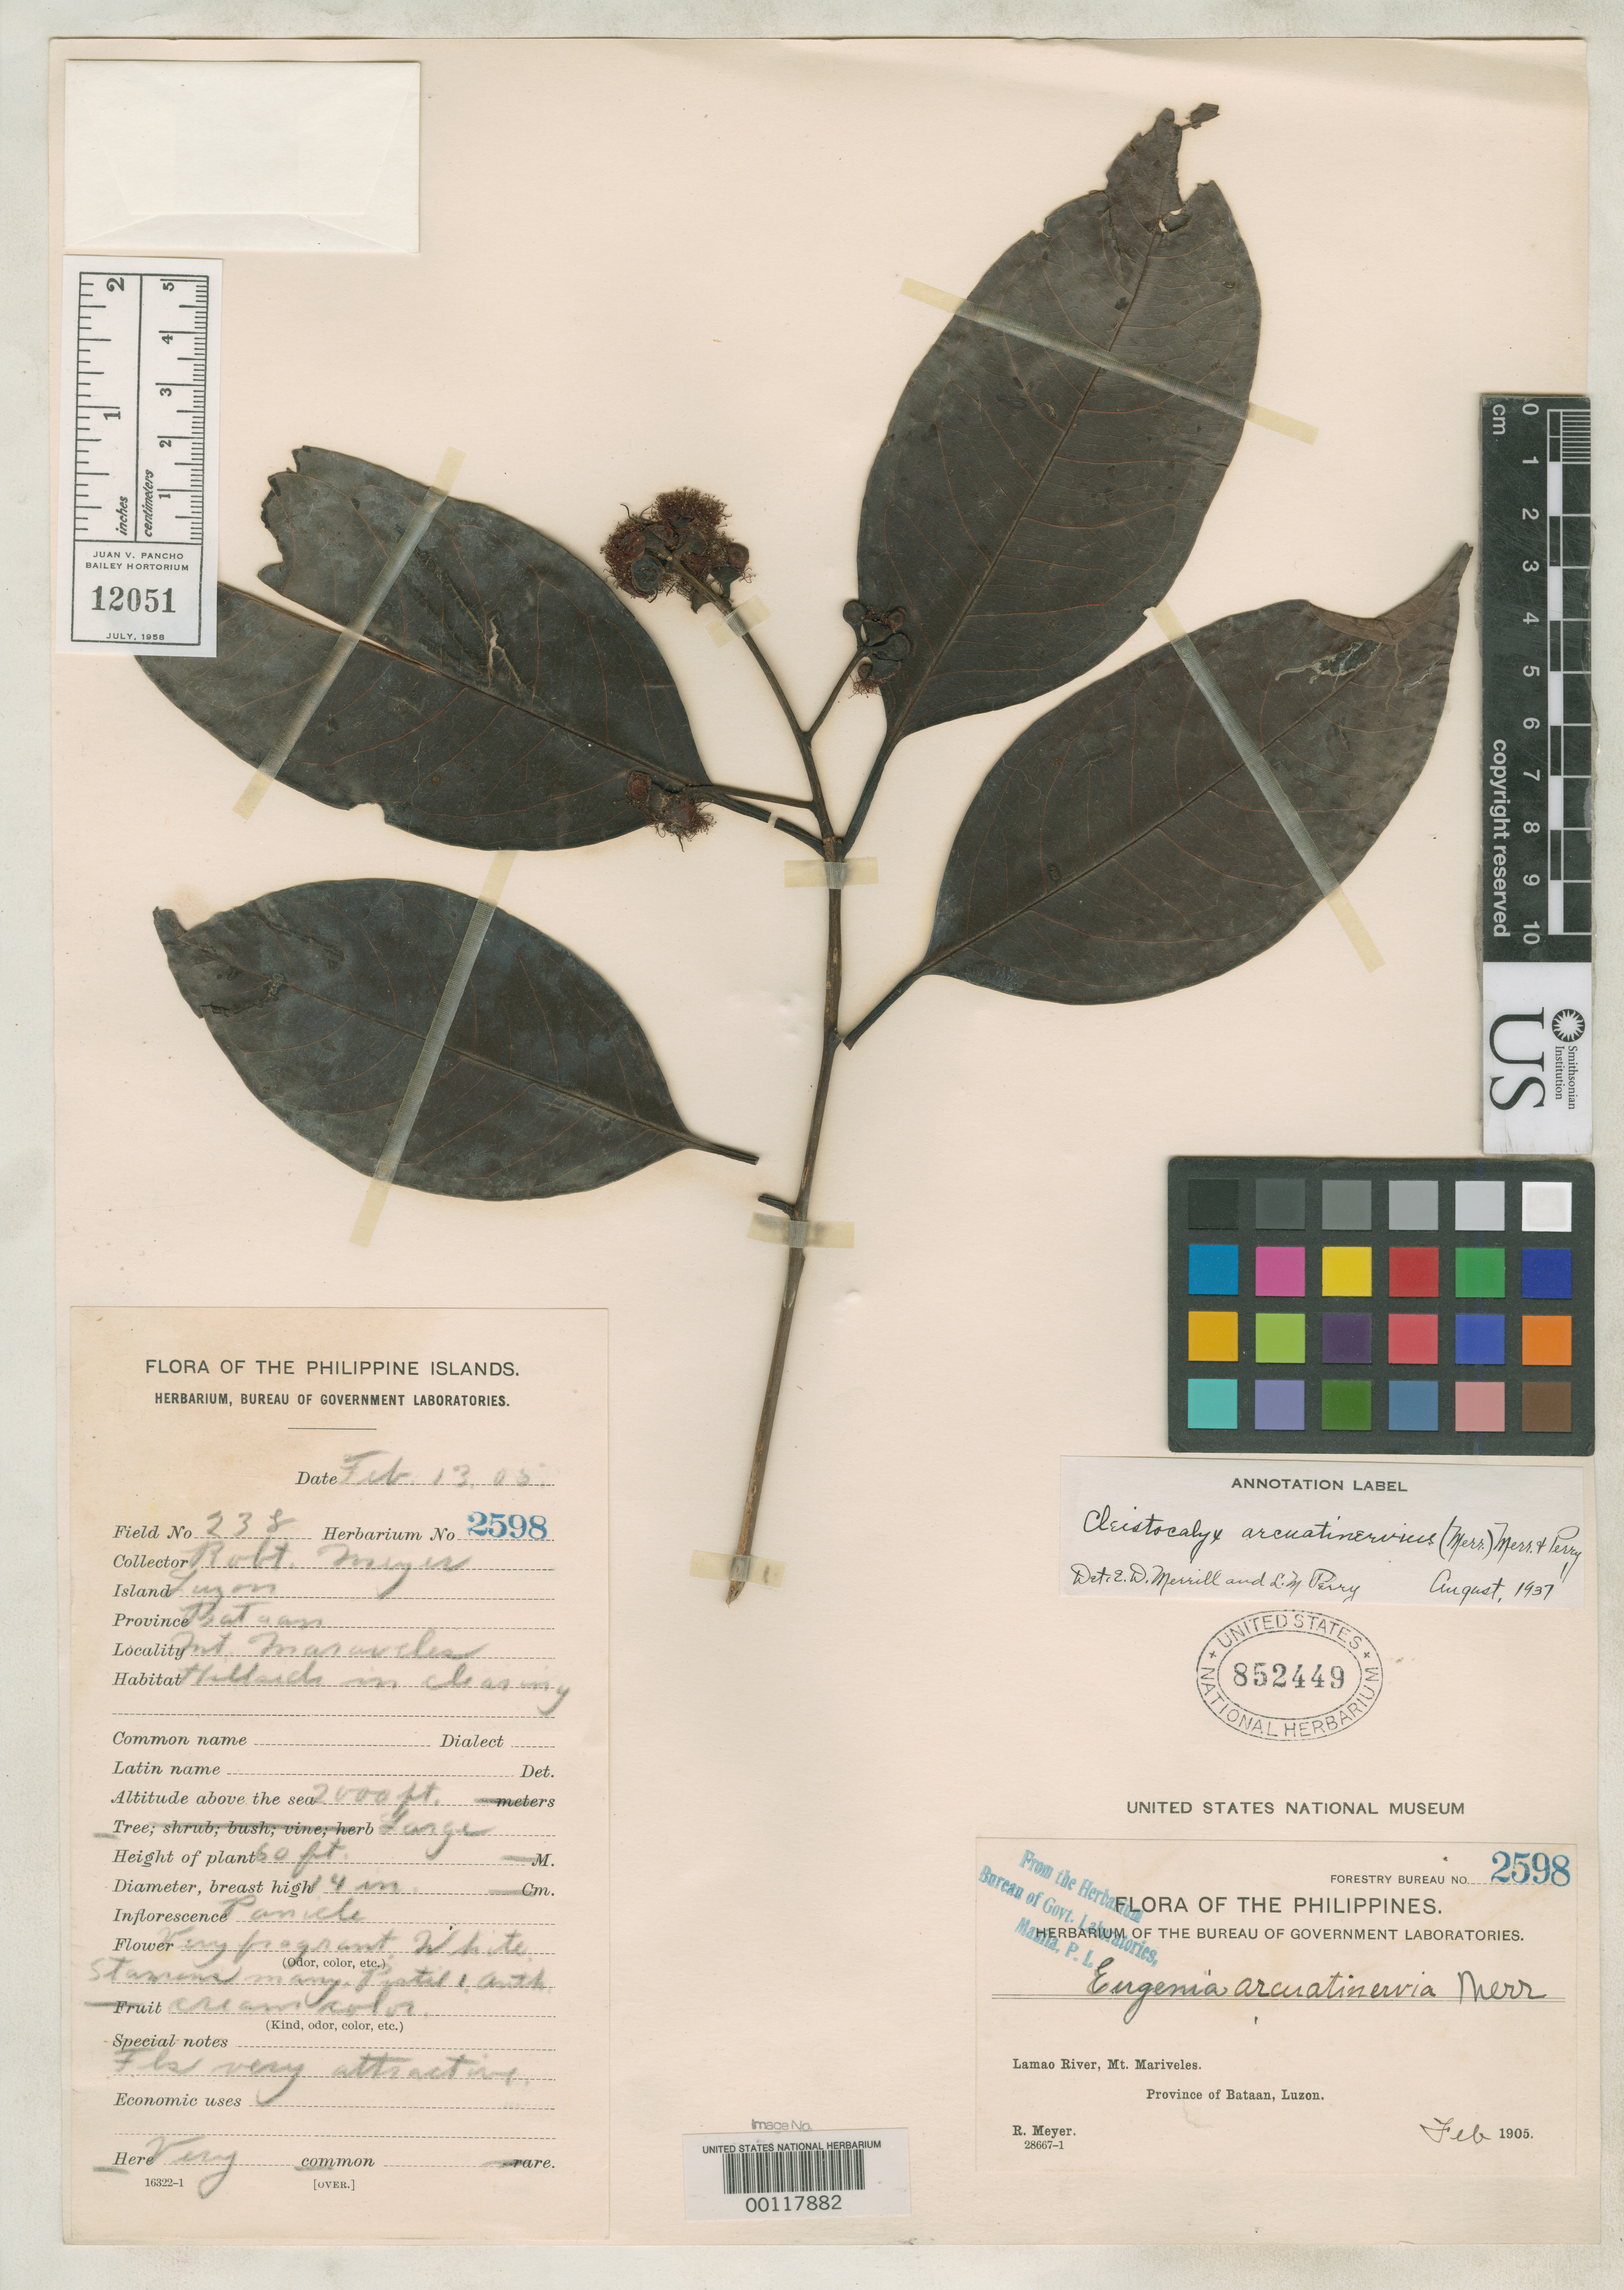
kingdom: Plantae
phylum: Tracheophyta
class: Magnoliopsida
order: Myrtales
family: Myrtaceae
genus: Eugenia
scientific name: Eugenia arcuatinervia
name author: Merr.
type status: Isotype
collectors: R. Meyer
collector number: Bur. Sci. 2598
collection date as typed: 13 Feb 1905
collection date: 1905-02-13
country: Philippines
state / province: Central Luzon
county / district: Bataan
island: Luzon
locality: Lamao River, Mt Mariveles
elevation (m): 610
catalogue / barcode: US 852449